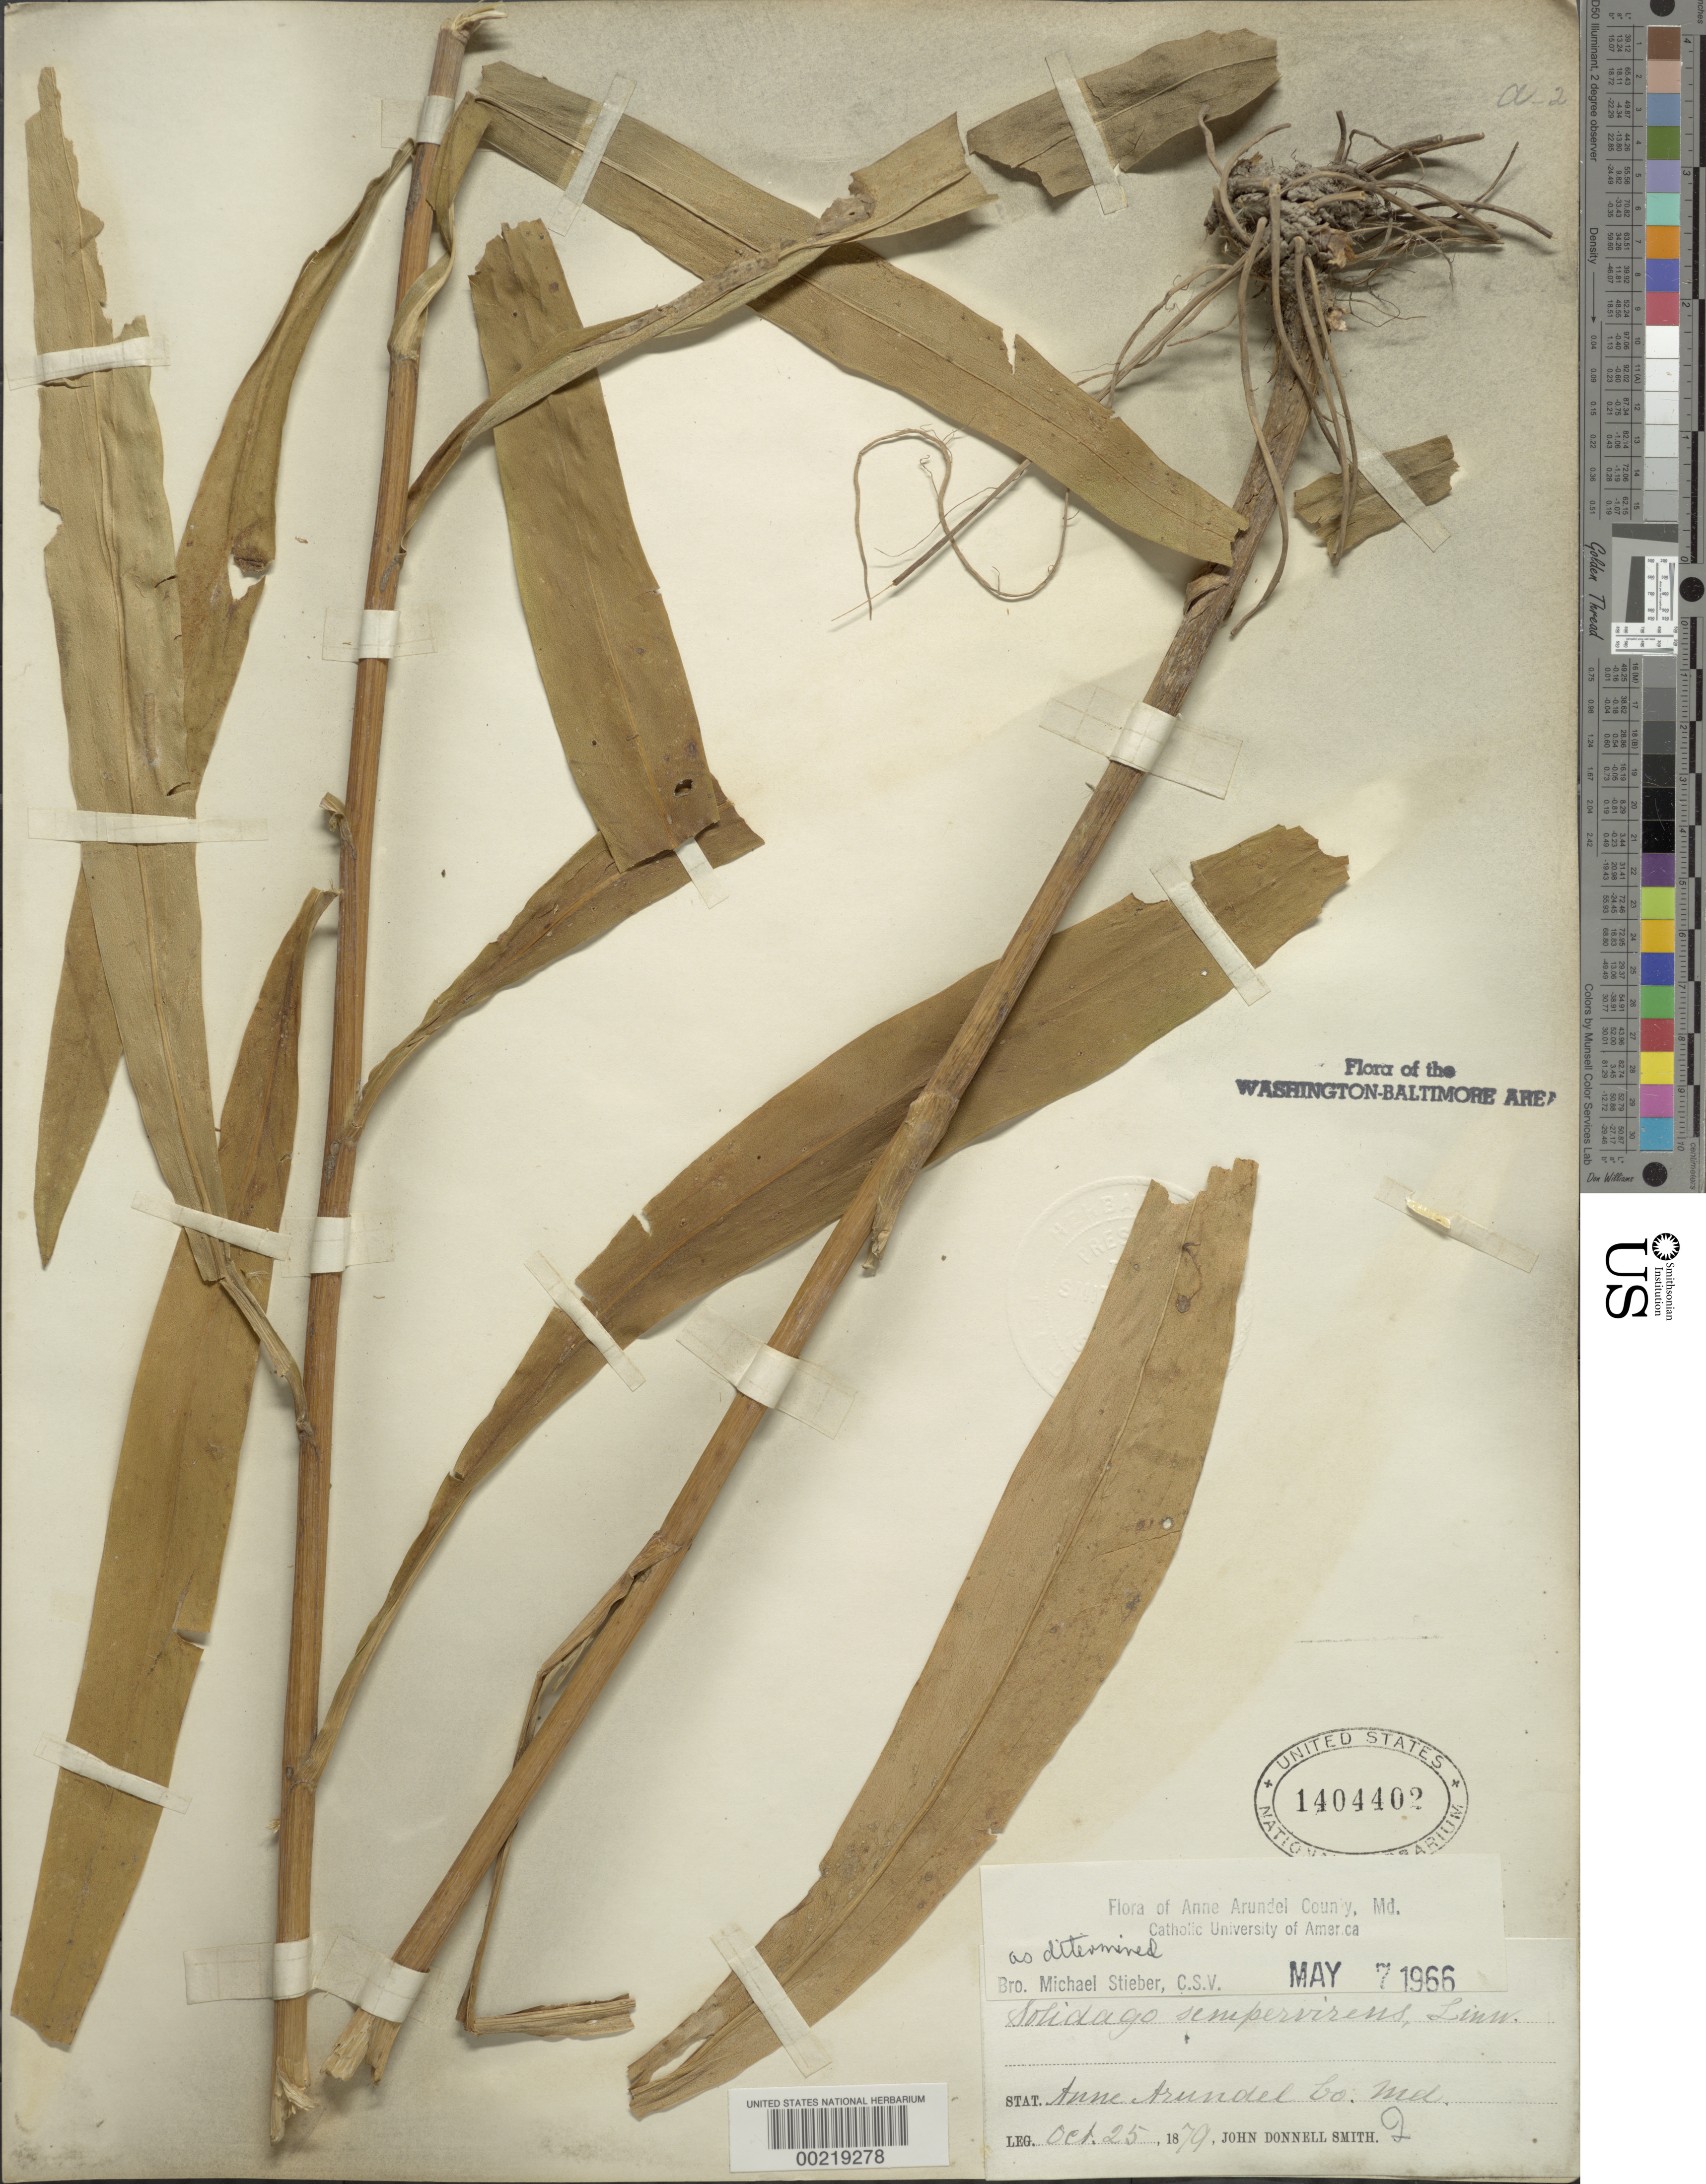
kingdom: Plantae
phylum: Tracheophyta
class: Magnoliopsida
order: Asterales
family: Asteraceae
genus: Solidago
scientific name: Solidago sempervirens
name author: L.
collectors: J. Donnell Smith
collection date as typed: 25 Oct 1879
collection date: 1879-10-25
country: United States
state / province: Maryland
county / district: Anne Arundel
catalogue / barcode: US 1404402